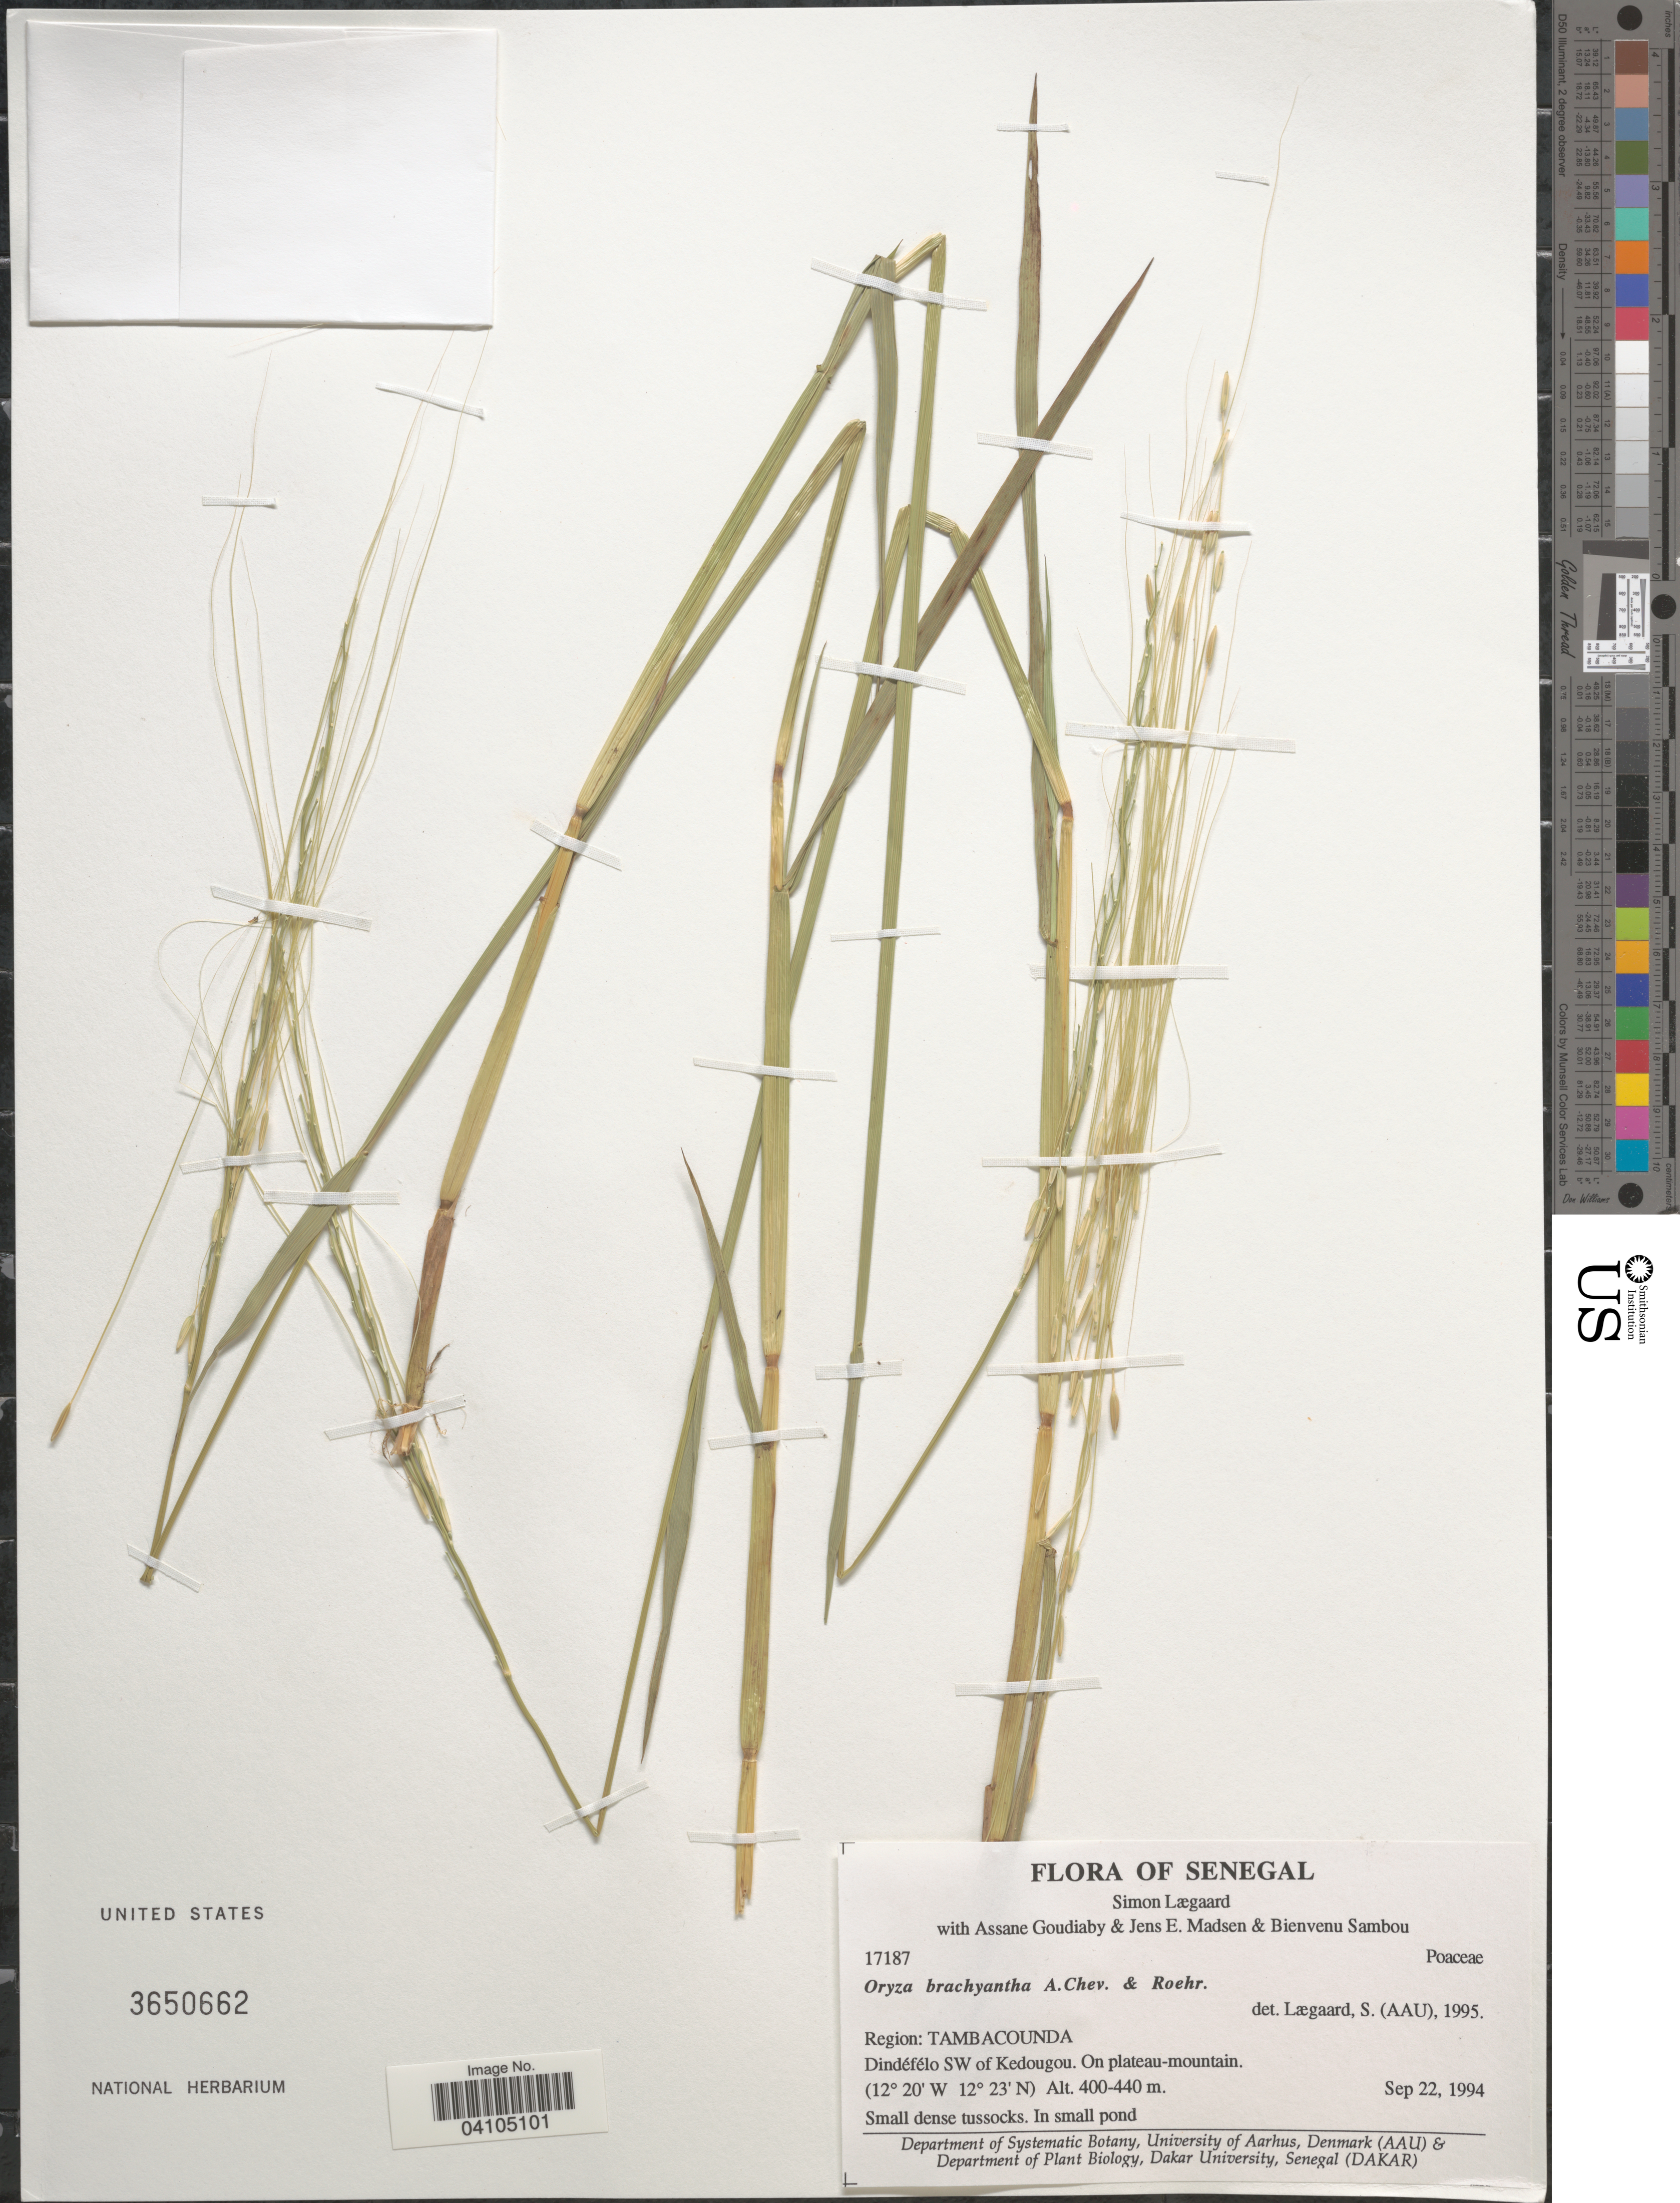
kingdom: Plantae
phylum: Tracheophyta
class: Liliopsida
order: Poales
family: Poaceae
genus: Oryza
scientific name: Oryza brachyantha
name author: A. Chev. & Roehr.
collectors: S. Lægaard, A. Goudiaby, J. E. Madsen & B. Sambou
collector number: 17187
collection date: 1994-09-22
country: Senegal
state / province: Tambacounda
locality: Region: Tambacounda. Dindéfélo SW of Kedougou. On plateau-mountain.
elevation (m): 400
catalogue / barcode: US 3650662